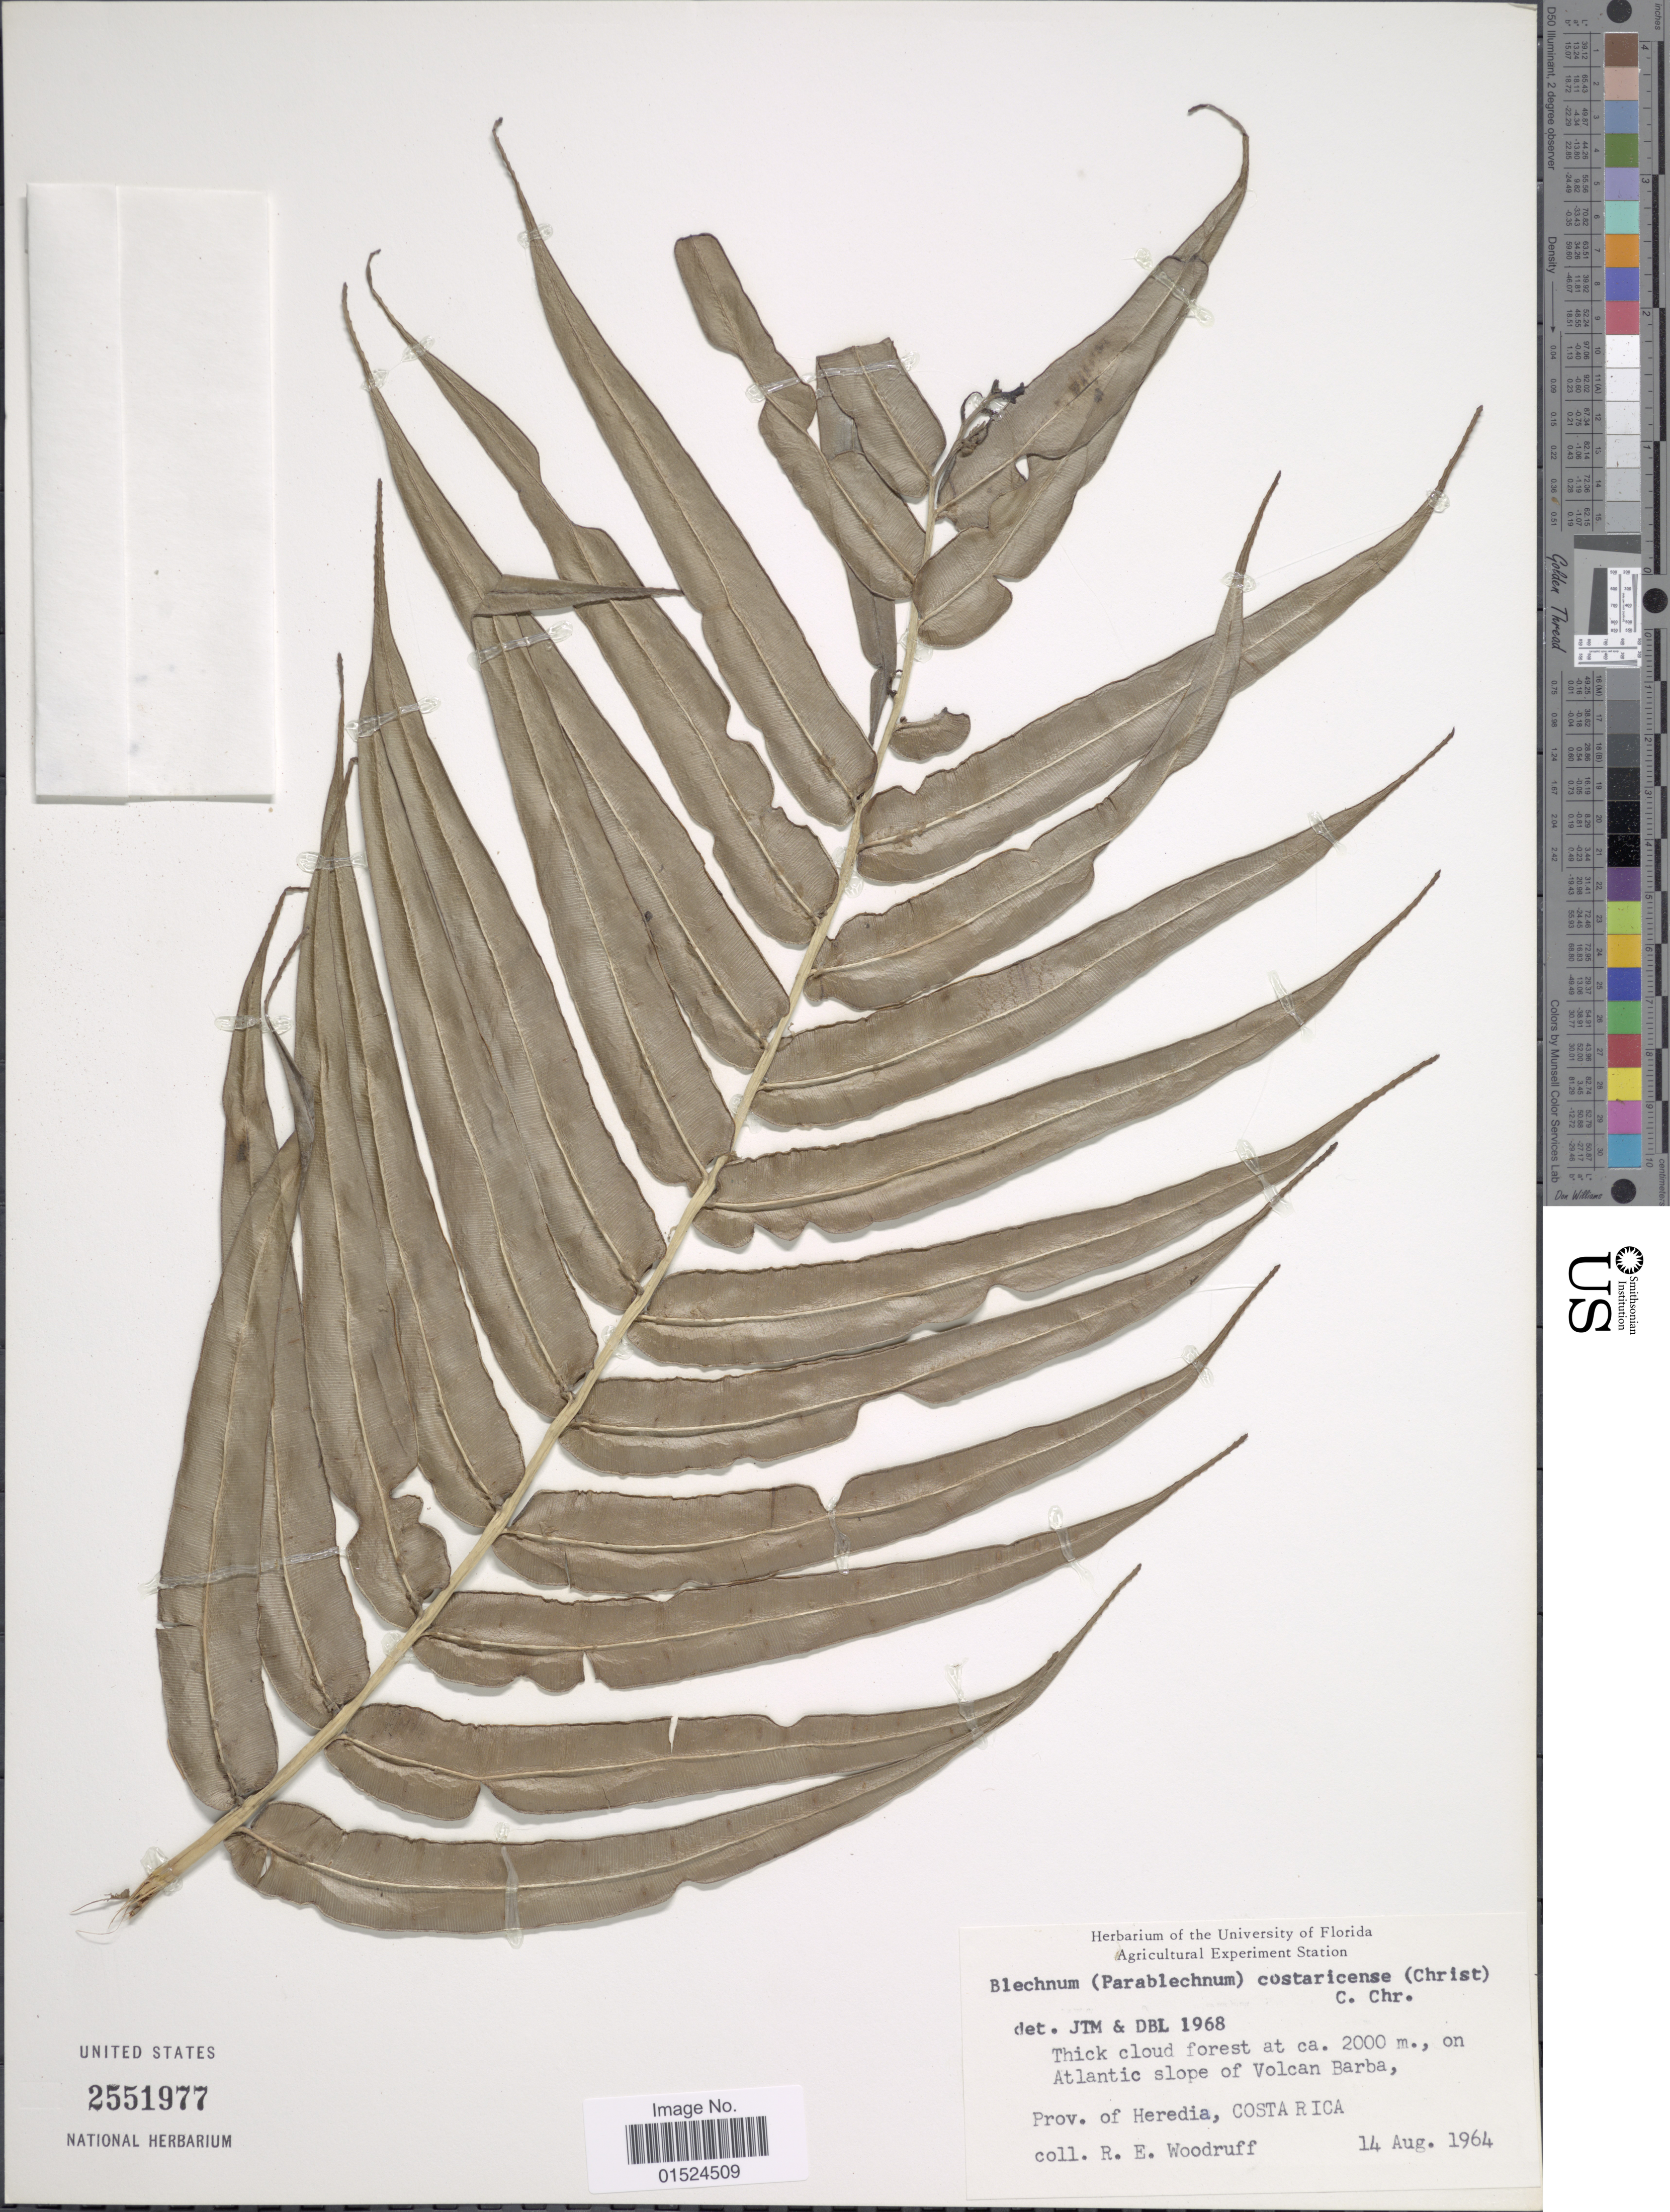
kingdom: Plantae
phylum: Tracheophyta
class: Polypodiopsida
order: Polypodiales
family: Blechnaceae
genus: Blechnum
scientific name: Blechnum schiedeanum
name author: (Schltdl. ex C. Presl) Hieron.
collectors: R. Woodruff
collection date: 1964-08-14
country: Costa Rica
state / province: Heredia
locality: Thick cloud forest, on Atlantic slope of Volcan Barba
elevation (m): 2000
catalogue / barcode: US 2551977